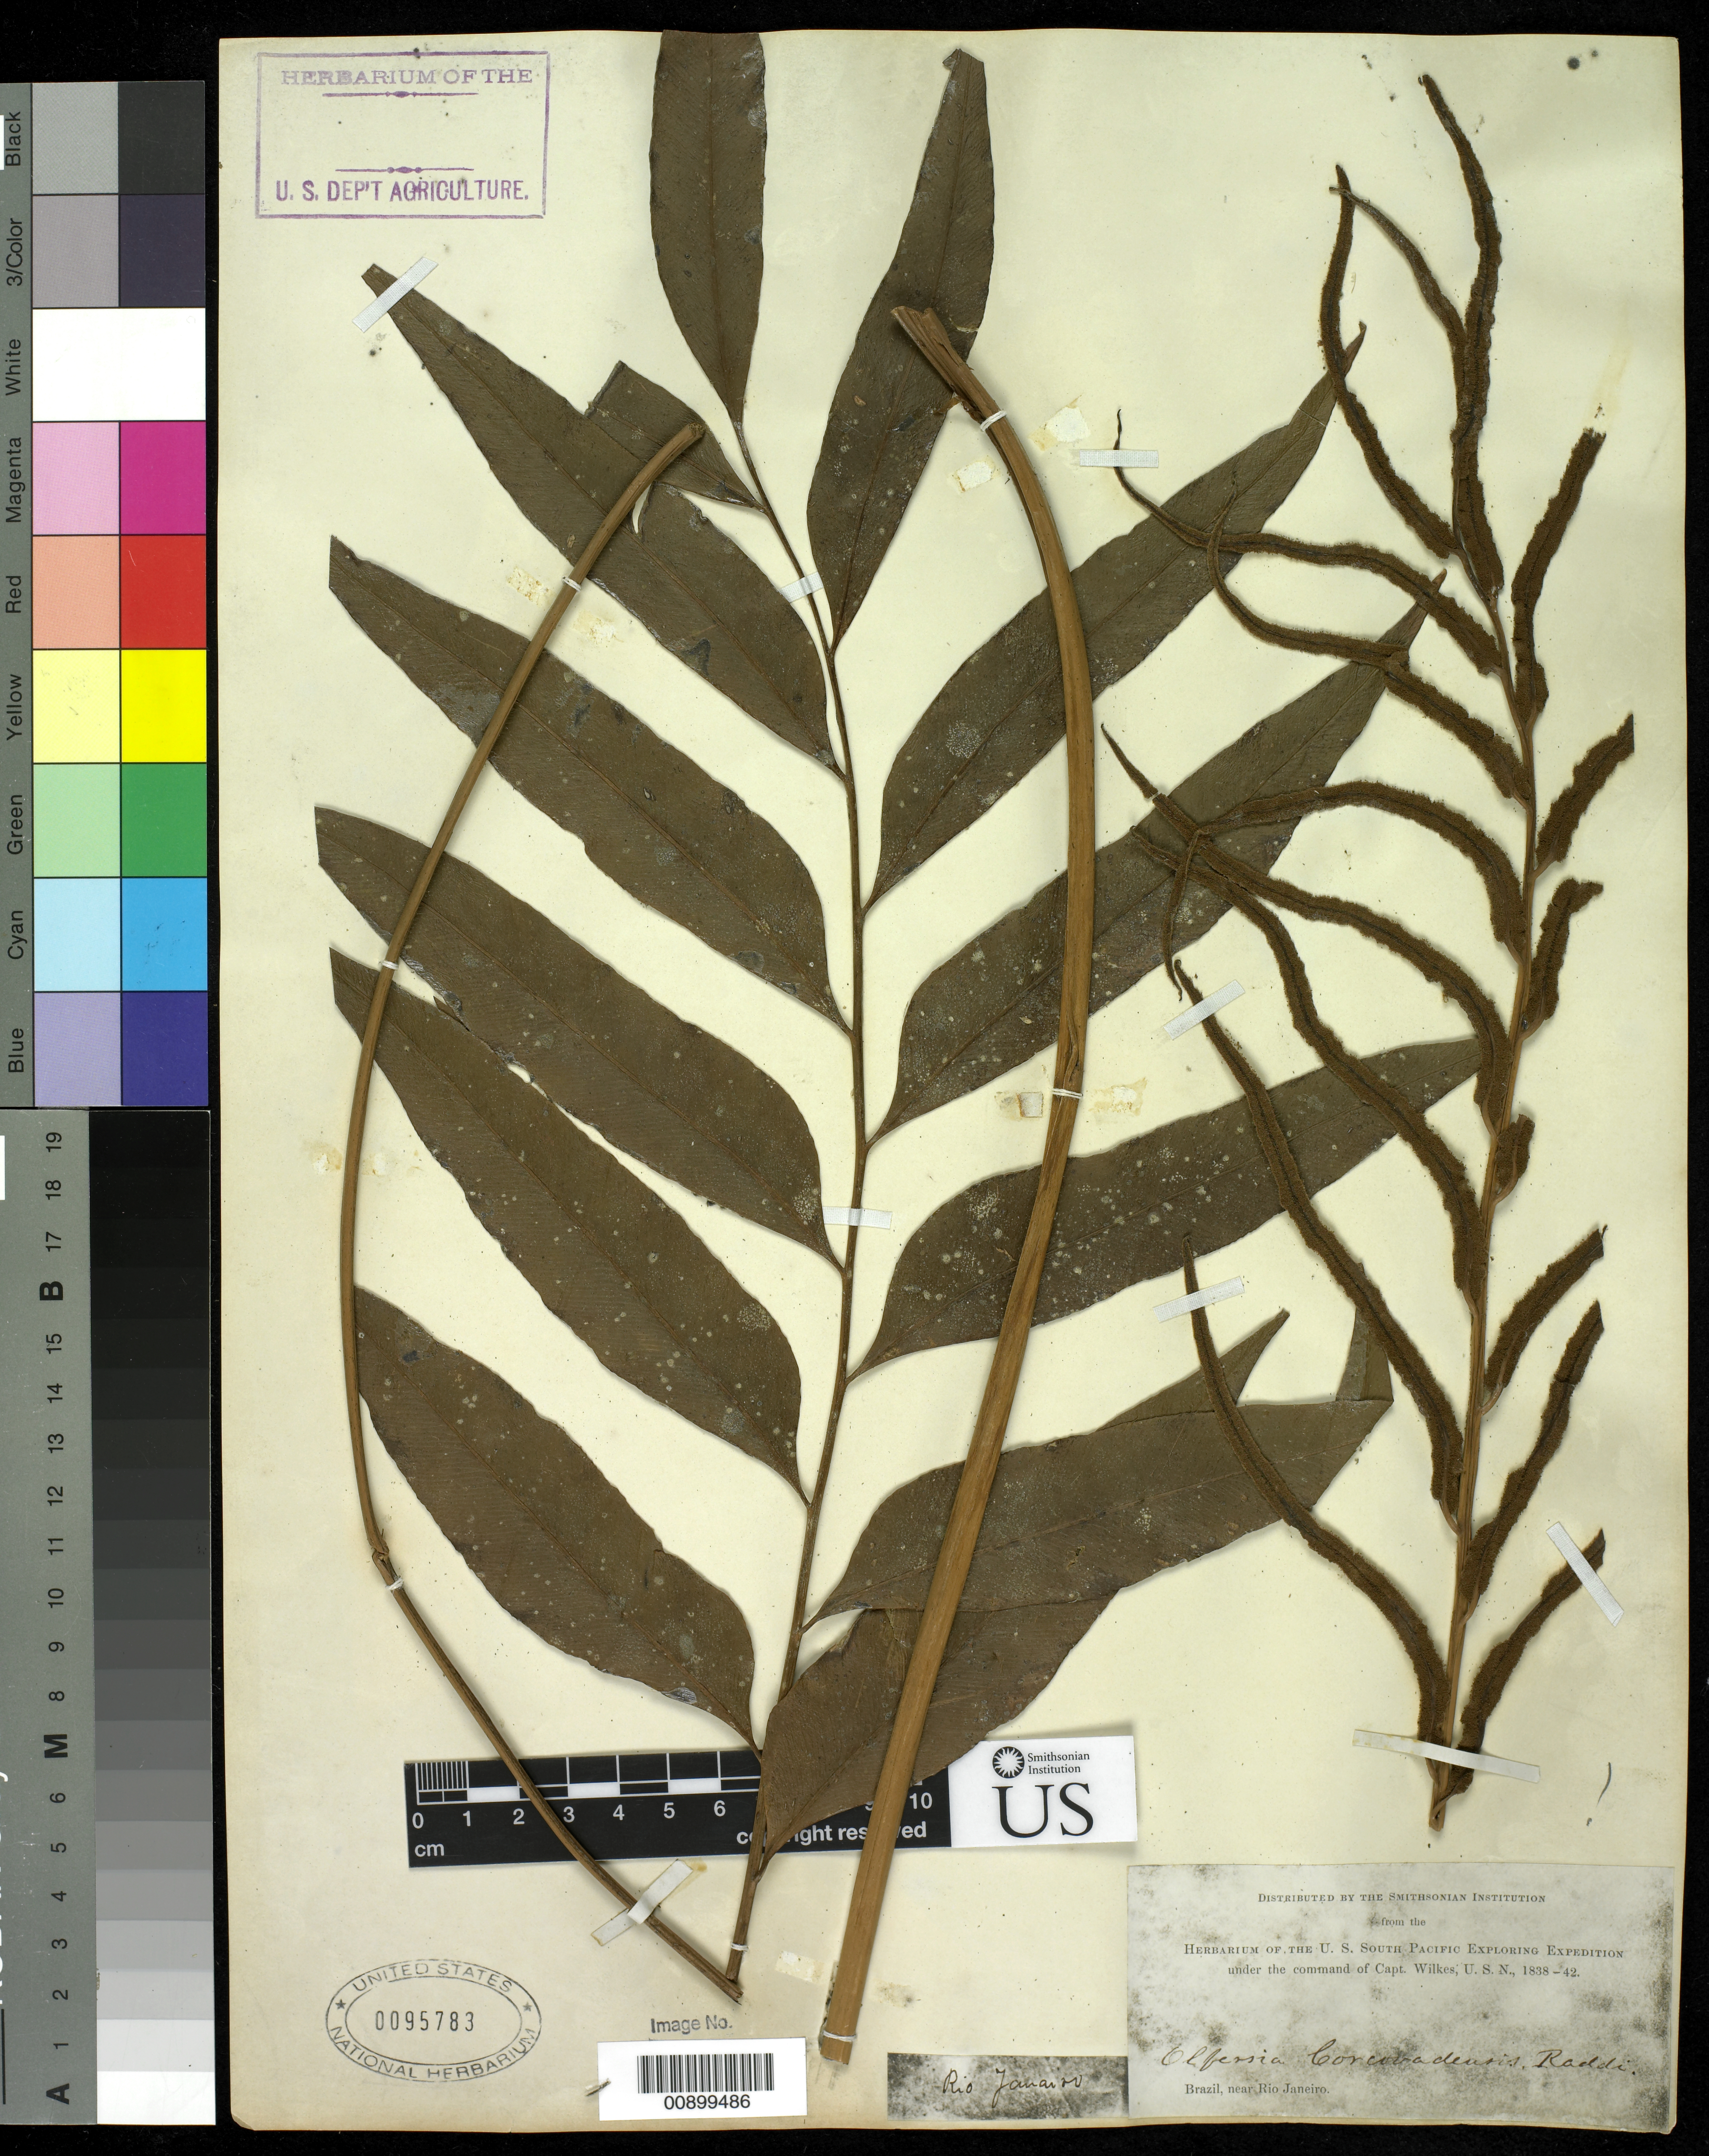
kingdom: Plantae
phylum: Tracheophyta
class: Polypodiopsida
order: Polypodiales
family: Dryopteridaceae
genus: Olfersia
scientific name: Olfersia cervina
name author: (L.) Kunze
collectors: Wilkes Explor. Exped.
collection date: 1838/1842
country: Brazil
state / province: Rio de Janeiro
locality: Brazil, near Rio Janeiro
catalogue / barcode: US 95783